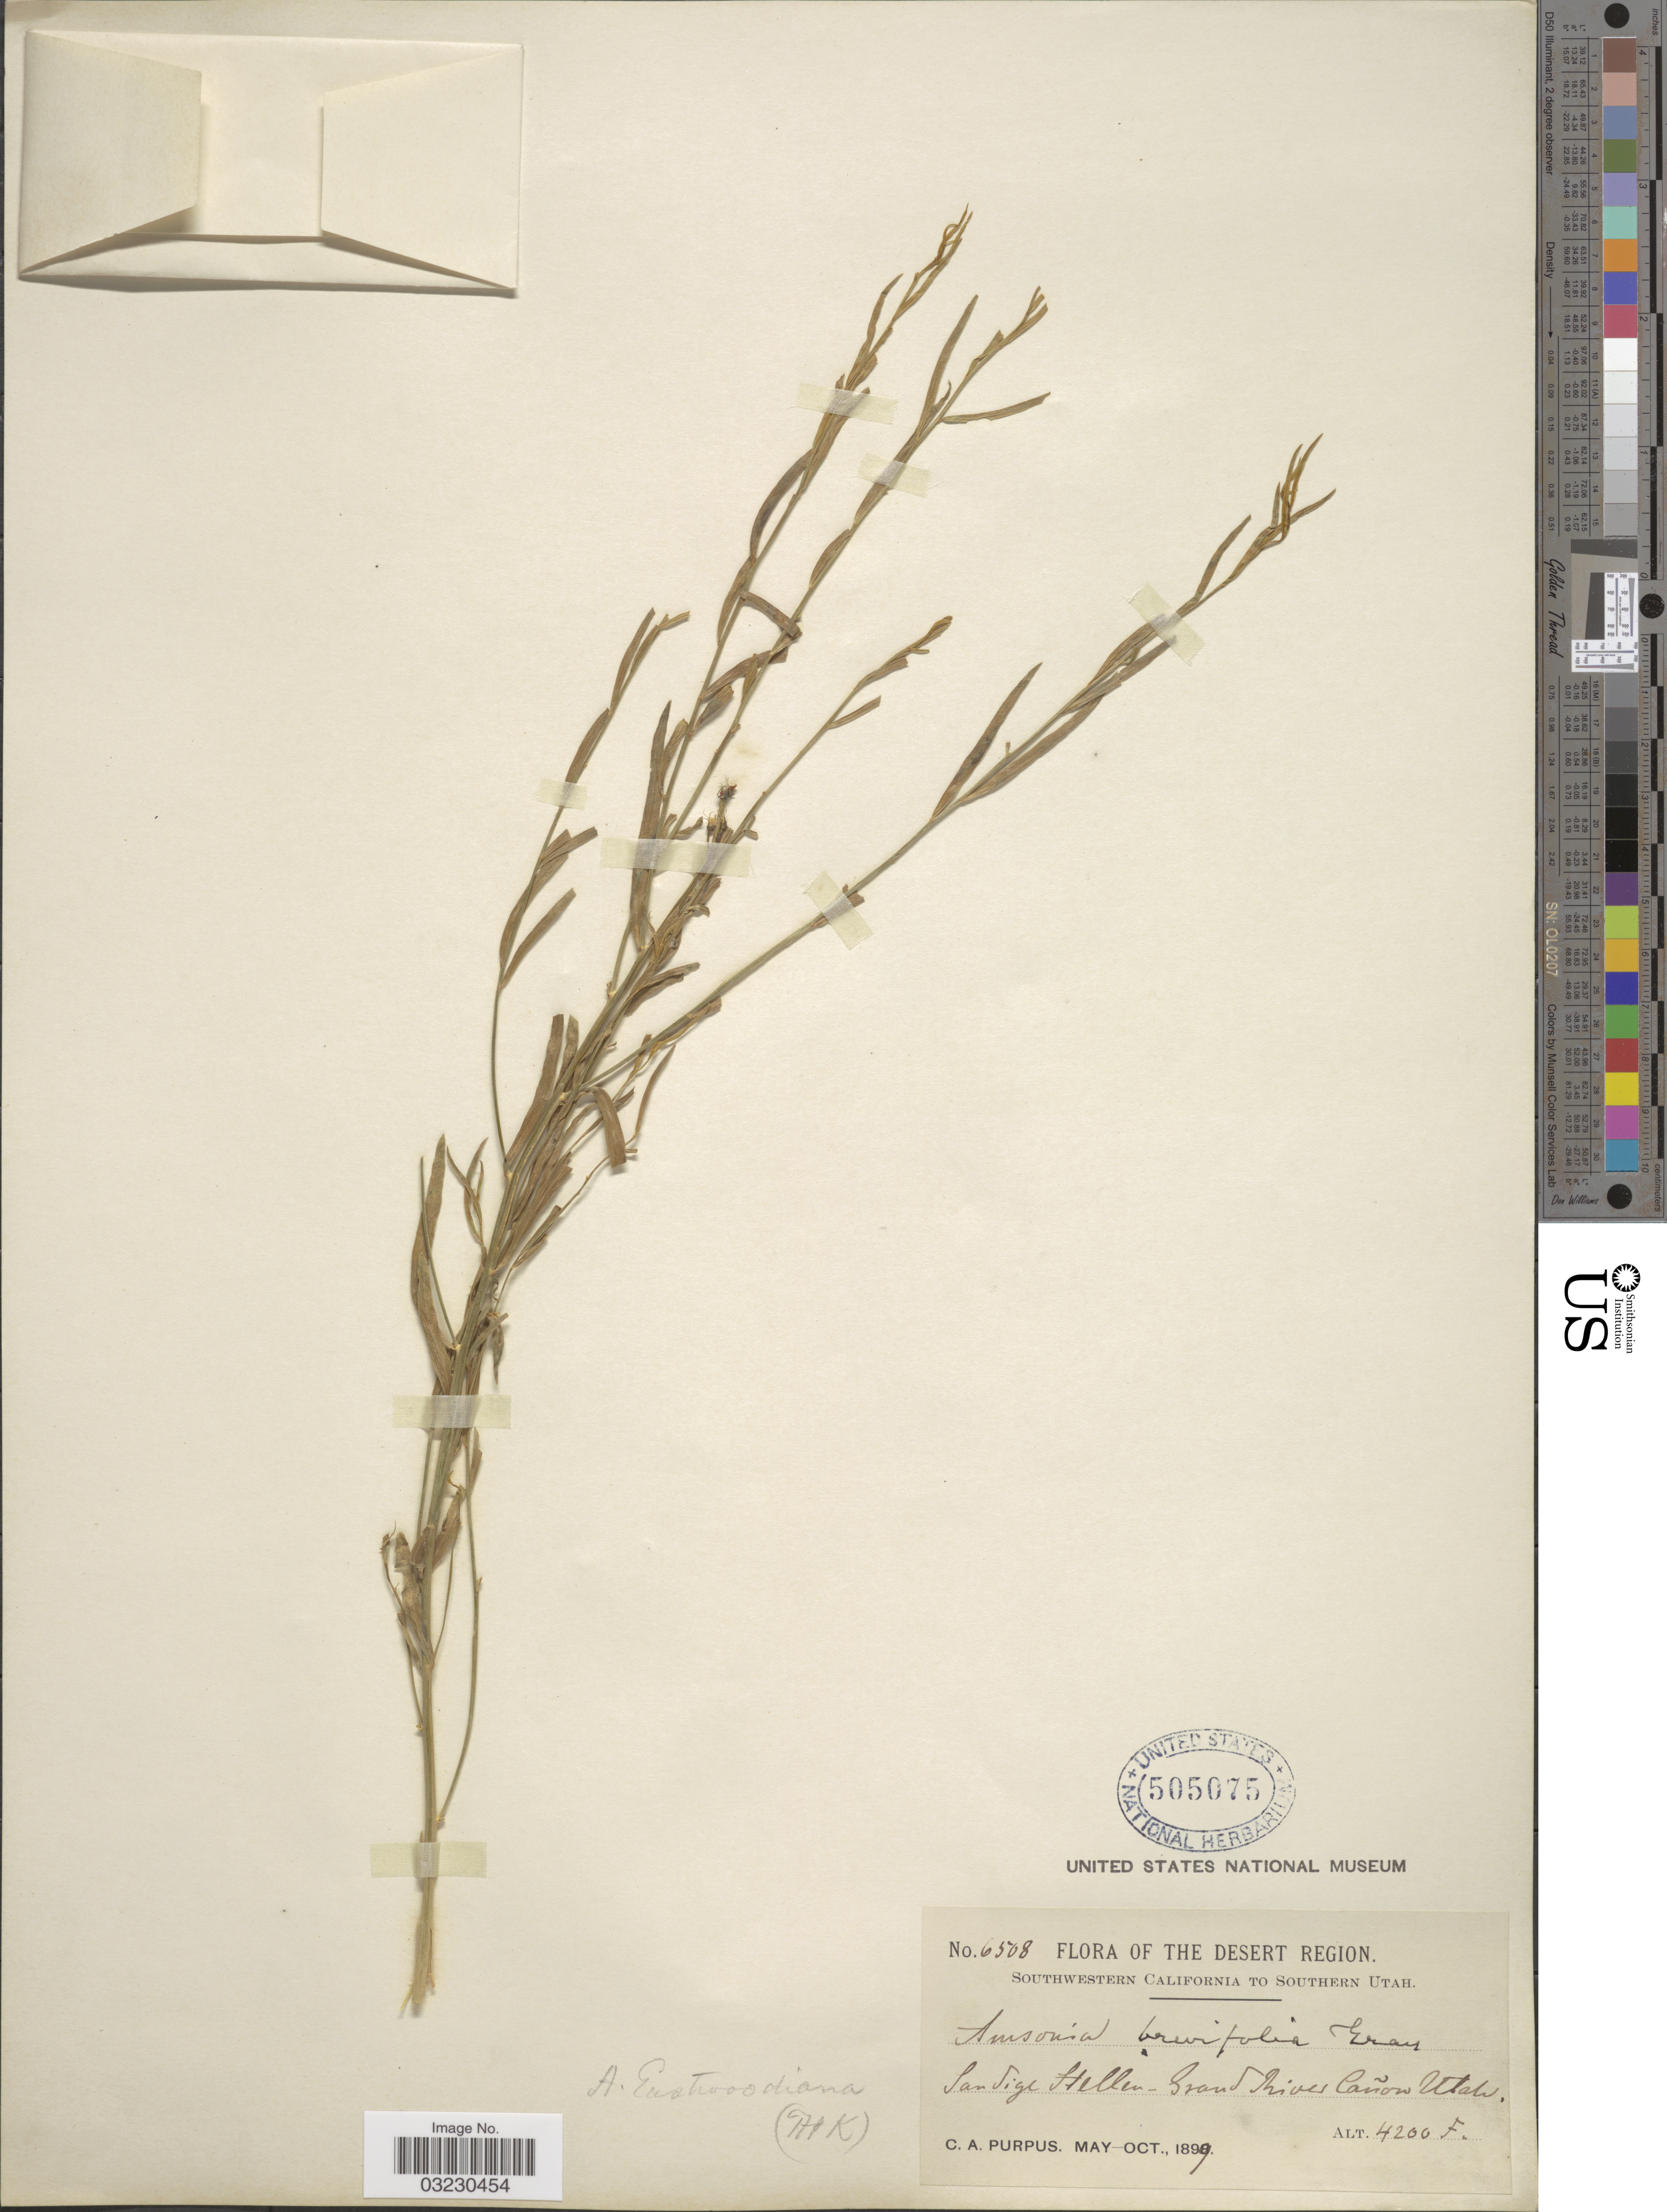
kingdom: Plantae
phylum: Tracheophyta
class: Magnoliopsida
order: Gentianales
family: Apocynaceae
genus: Amsonia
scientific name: Amsonia eastwoodiana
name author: Rydb.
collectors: C. A. Purpus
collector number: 6568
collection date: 1899-05/1899-10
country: United States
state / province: Utah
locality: The Desert Region, Southwestern California to Southern Utah. Sandige stellen (German translation: sandy places) - Grand River Canon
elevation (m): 1280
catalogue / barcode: US 505075